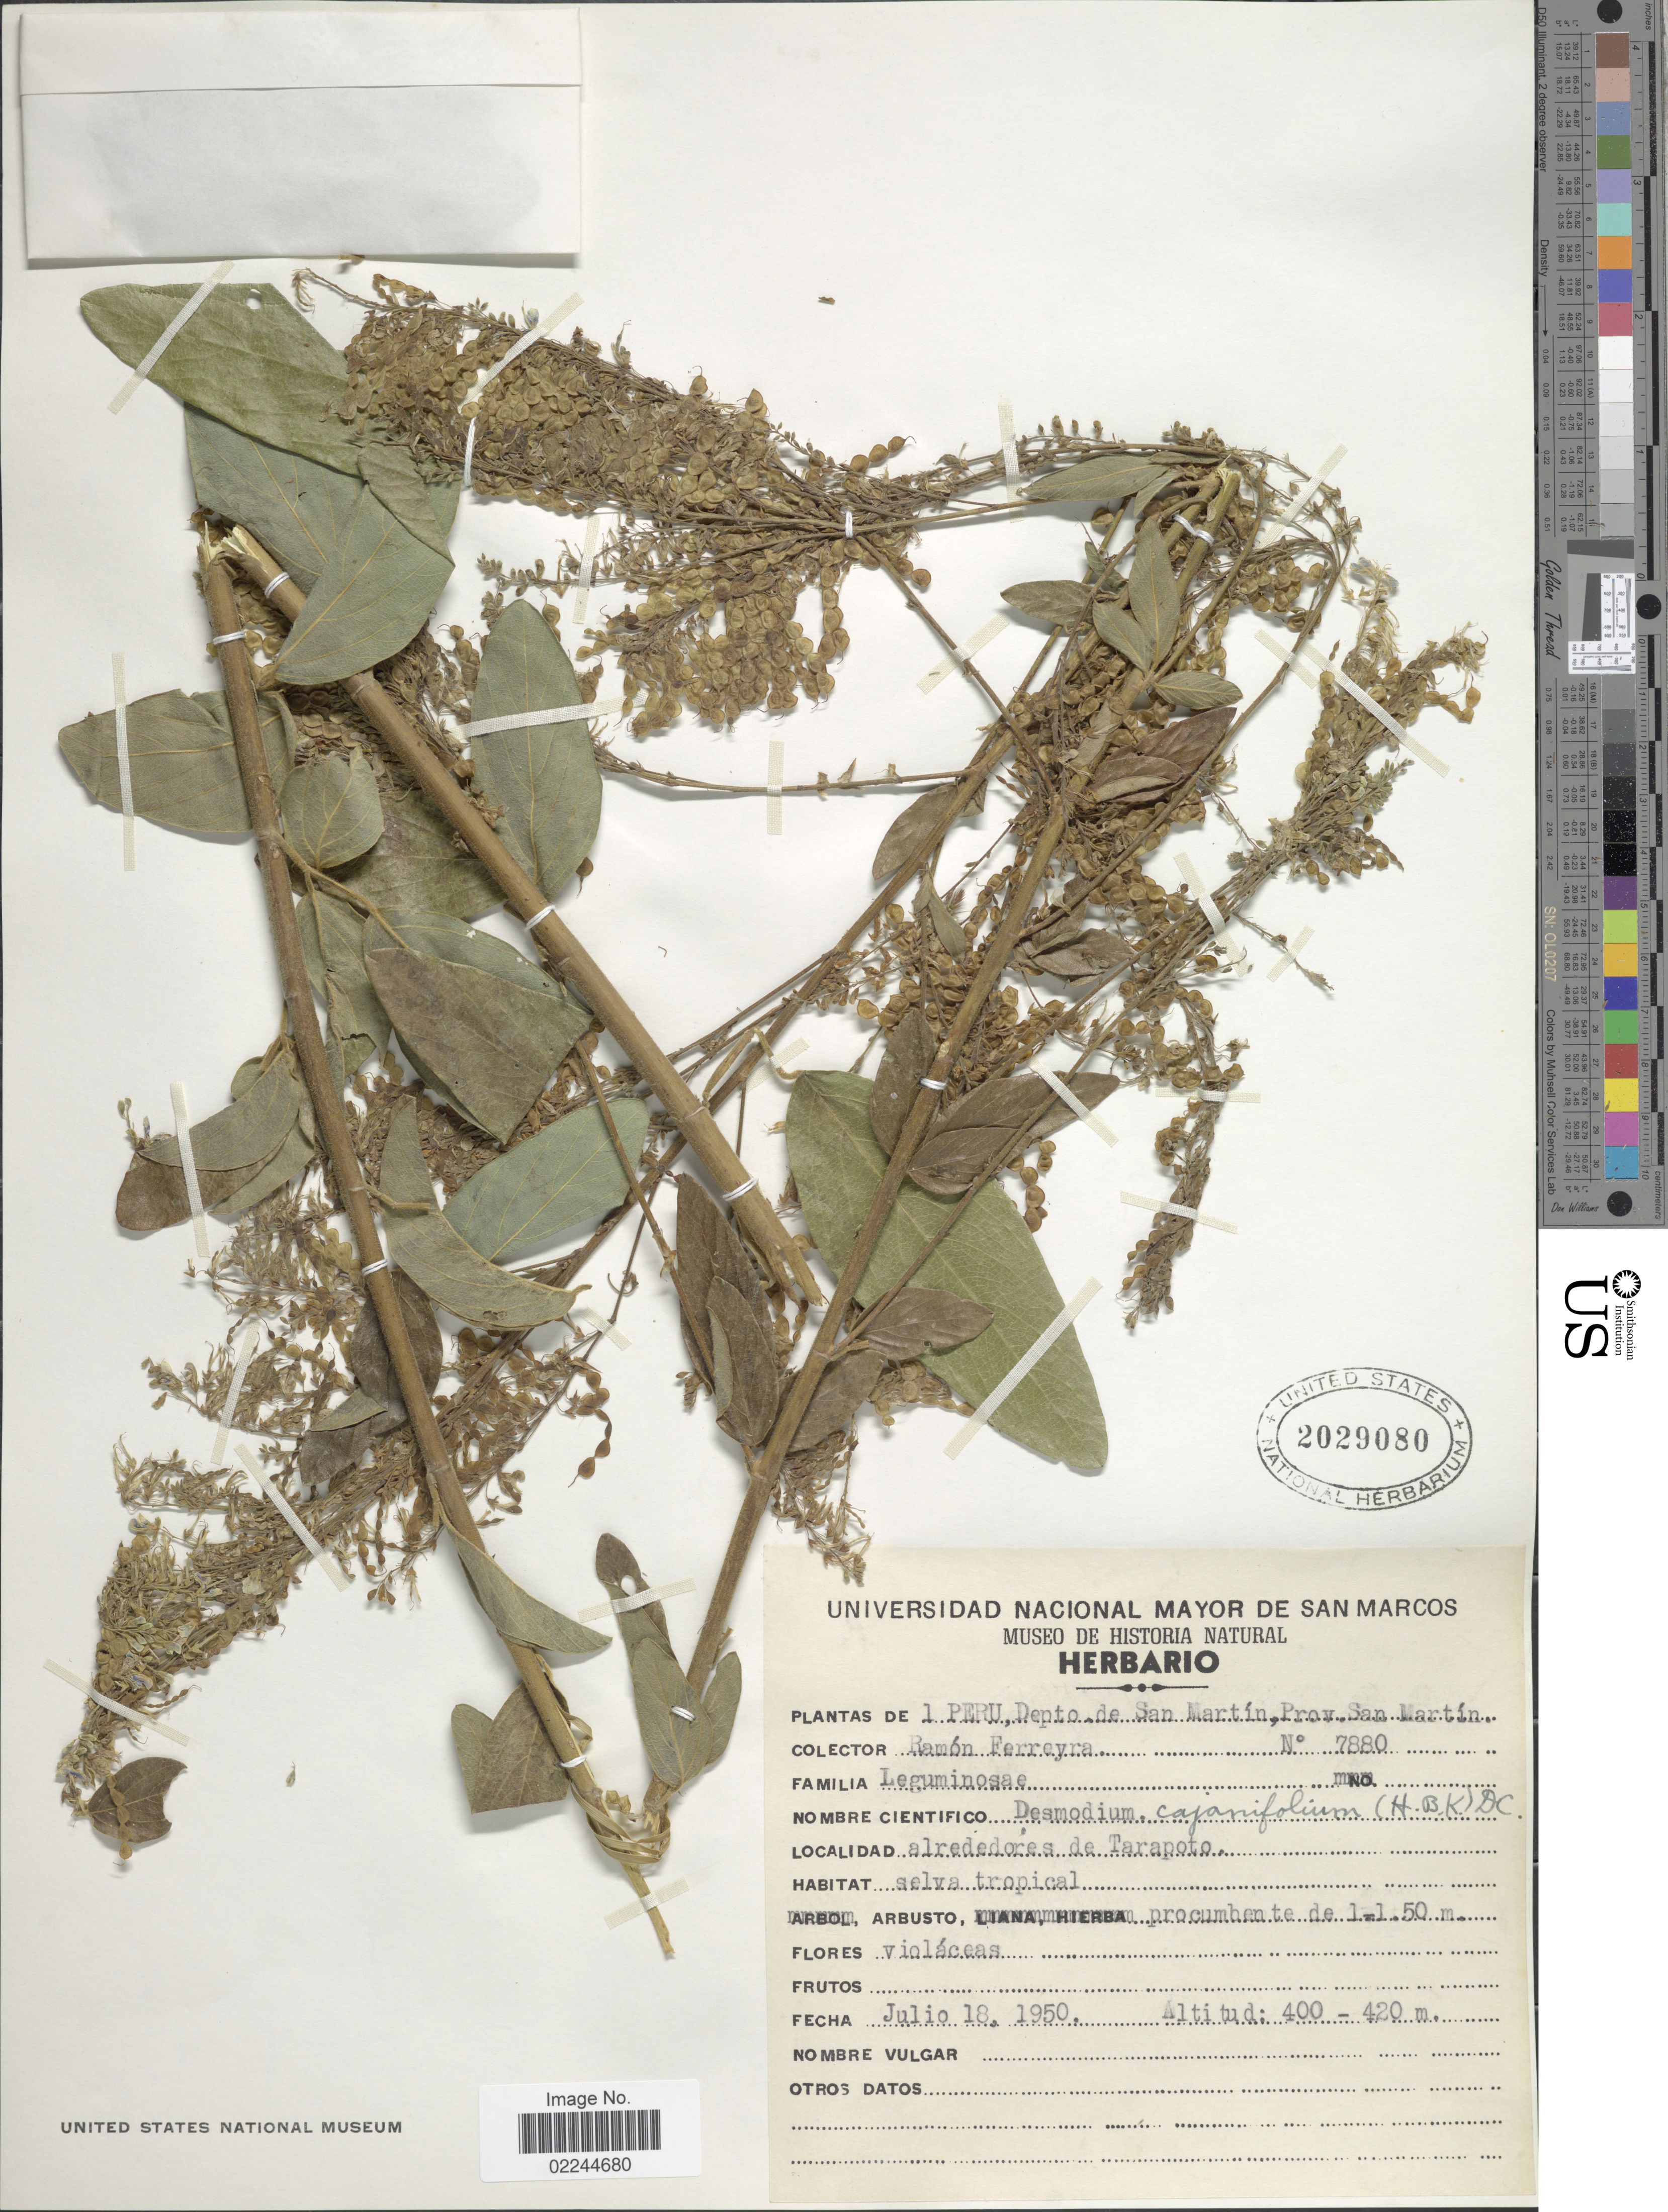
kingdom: Plantae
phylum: Tracheophyta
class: Magnoliopsida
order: Fabales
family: Fabaceae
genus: Desmodium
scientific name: Desmodium cajanifolium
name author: (Kunth) DC.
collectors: R. A. Ferreyra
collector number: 7880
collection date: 1950-07-18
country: Peru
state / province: San Martín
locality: Prov. San Martin. Alrededores de Tarapoto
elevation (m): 400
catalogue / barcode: US 2029080